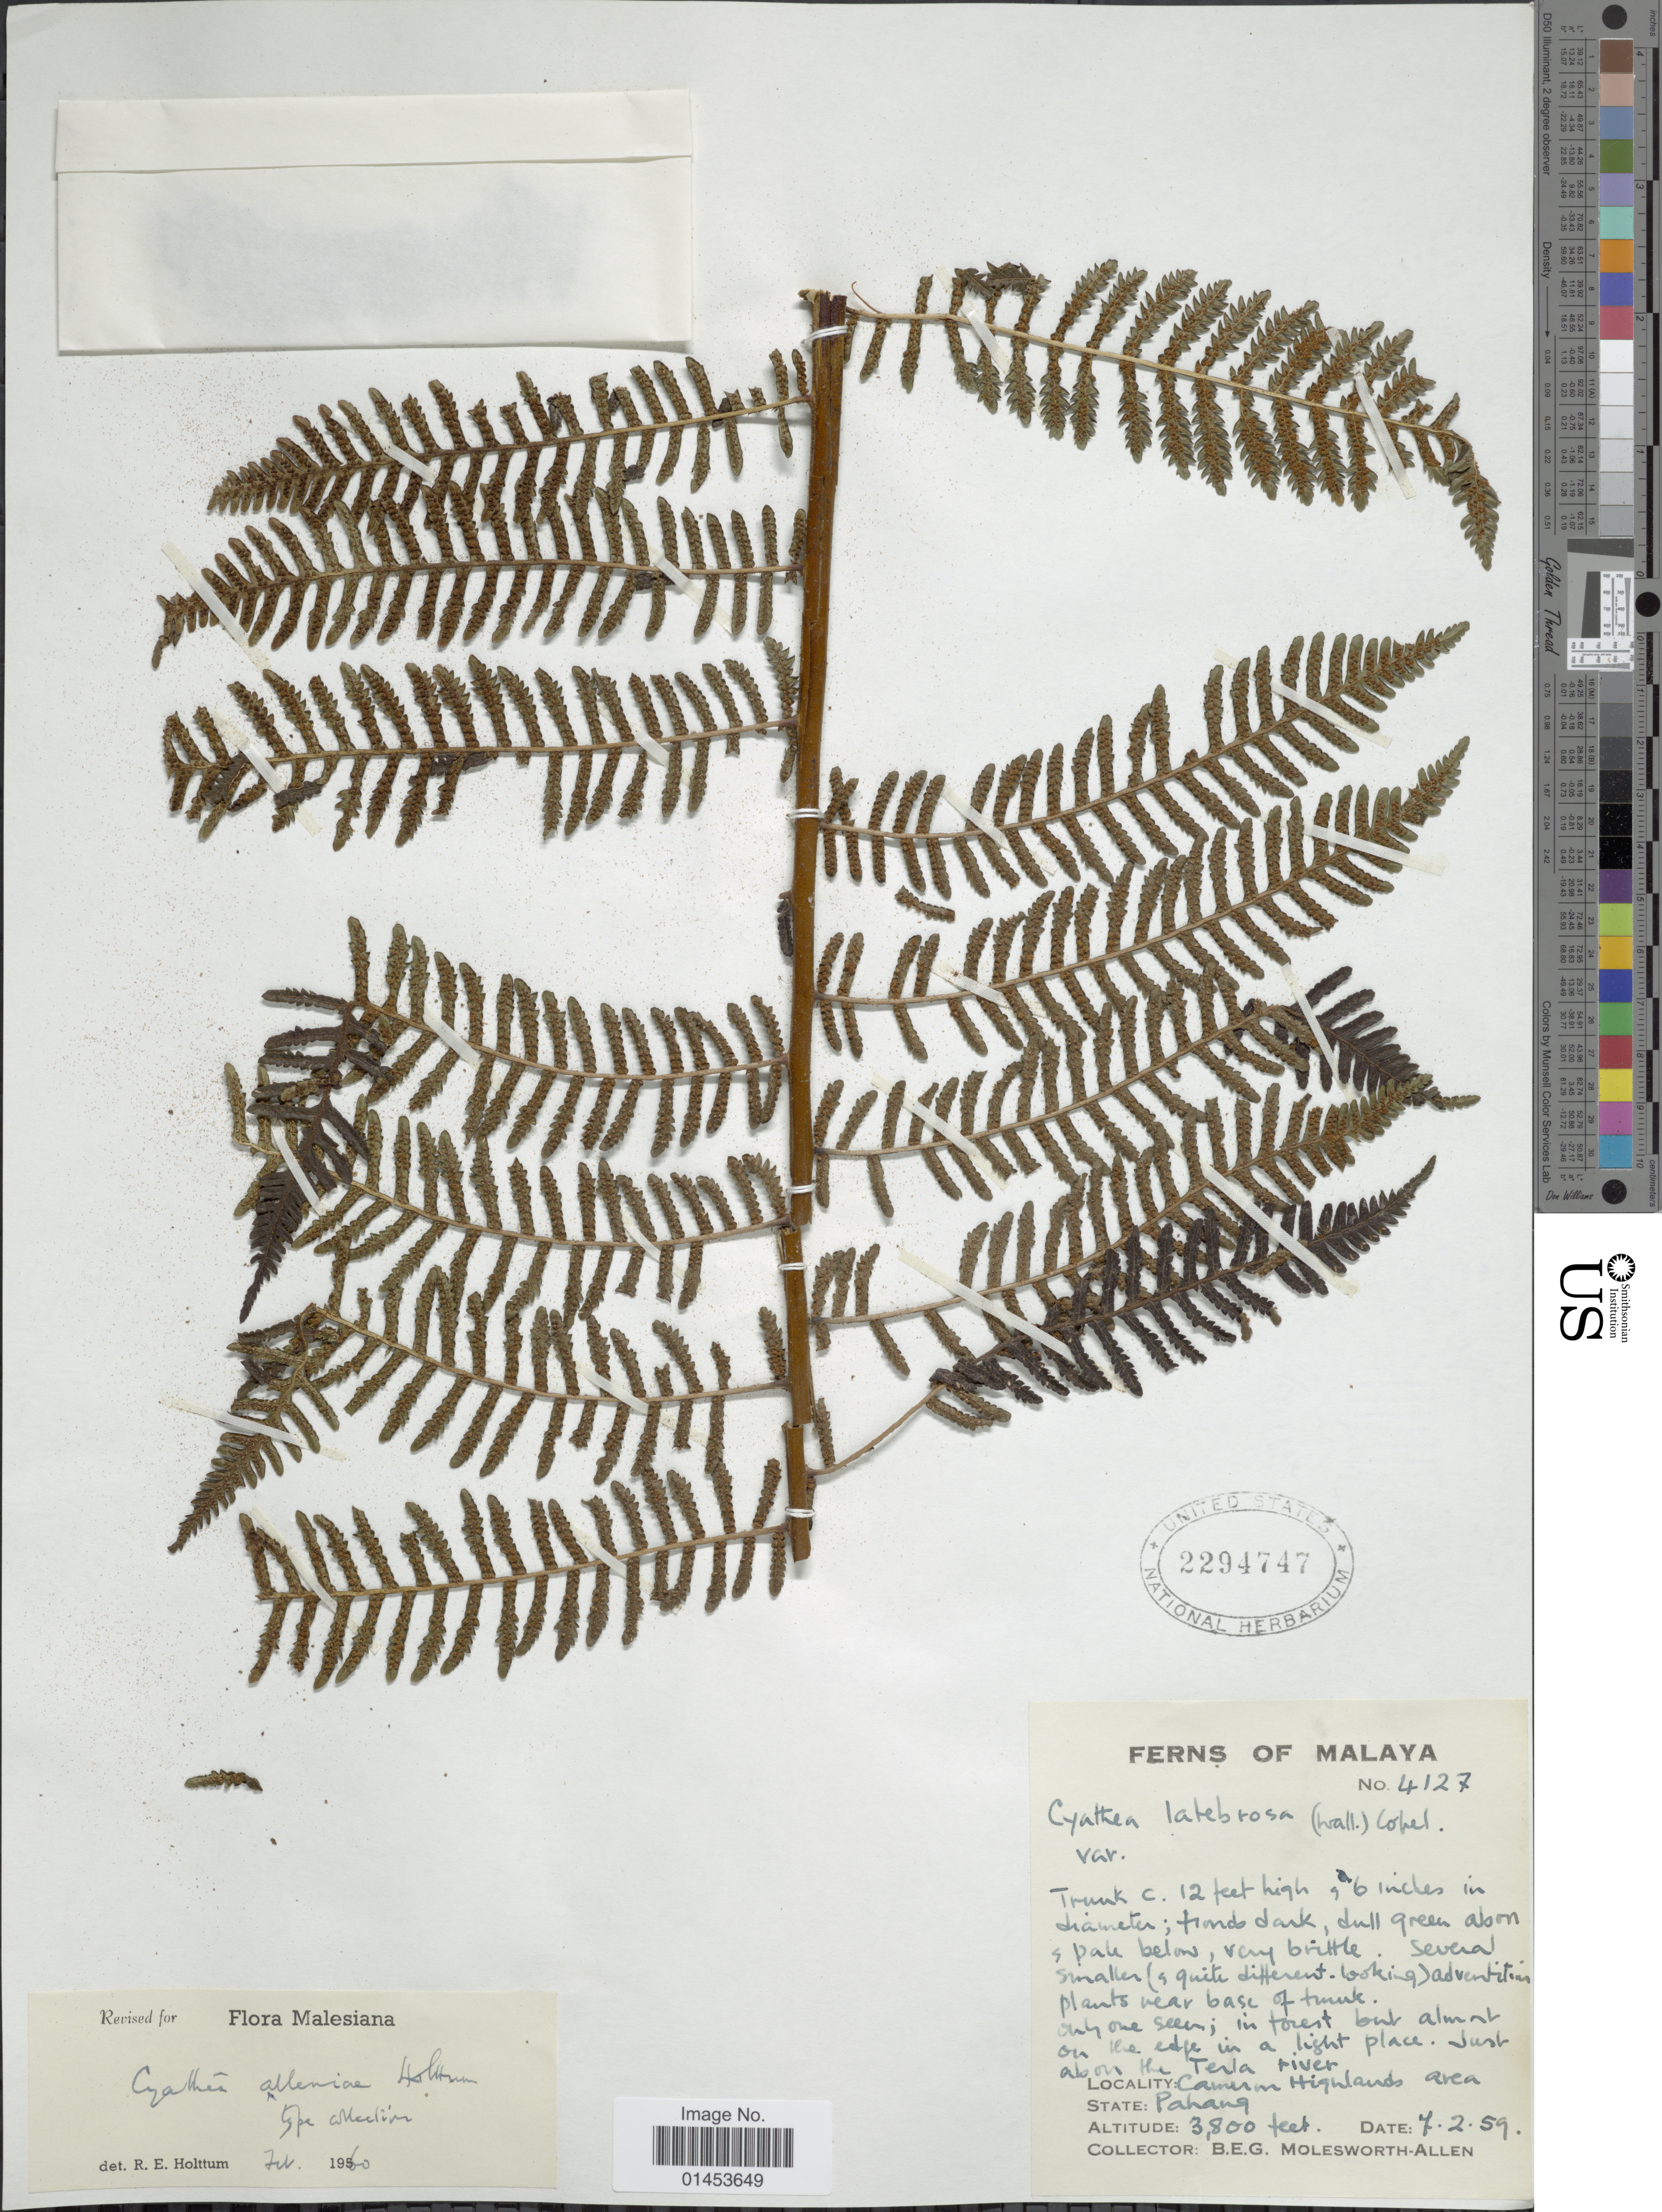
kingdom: Plantae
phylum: Tracheophyta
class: Polypodiopsida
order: Cyatheales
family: Cyatheaceae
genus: Cyathea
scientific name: Cyathea latebrosa var. paraphysata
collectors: B. E. G. Molesworth-Allen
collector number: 4127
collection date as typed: Transcribed d/m/y: 7/2/59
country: Malaysia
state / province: Pahang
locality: Above Hu Terla river, Cameron Highlands area, Pahang state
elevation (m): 1158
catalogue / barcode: US 2294747